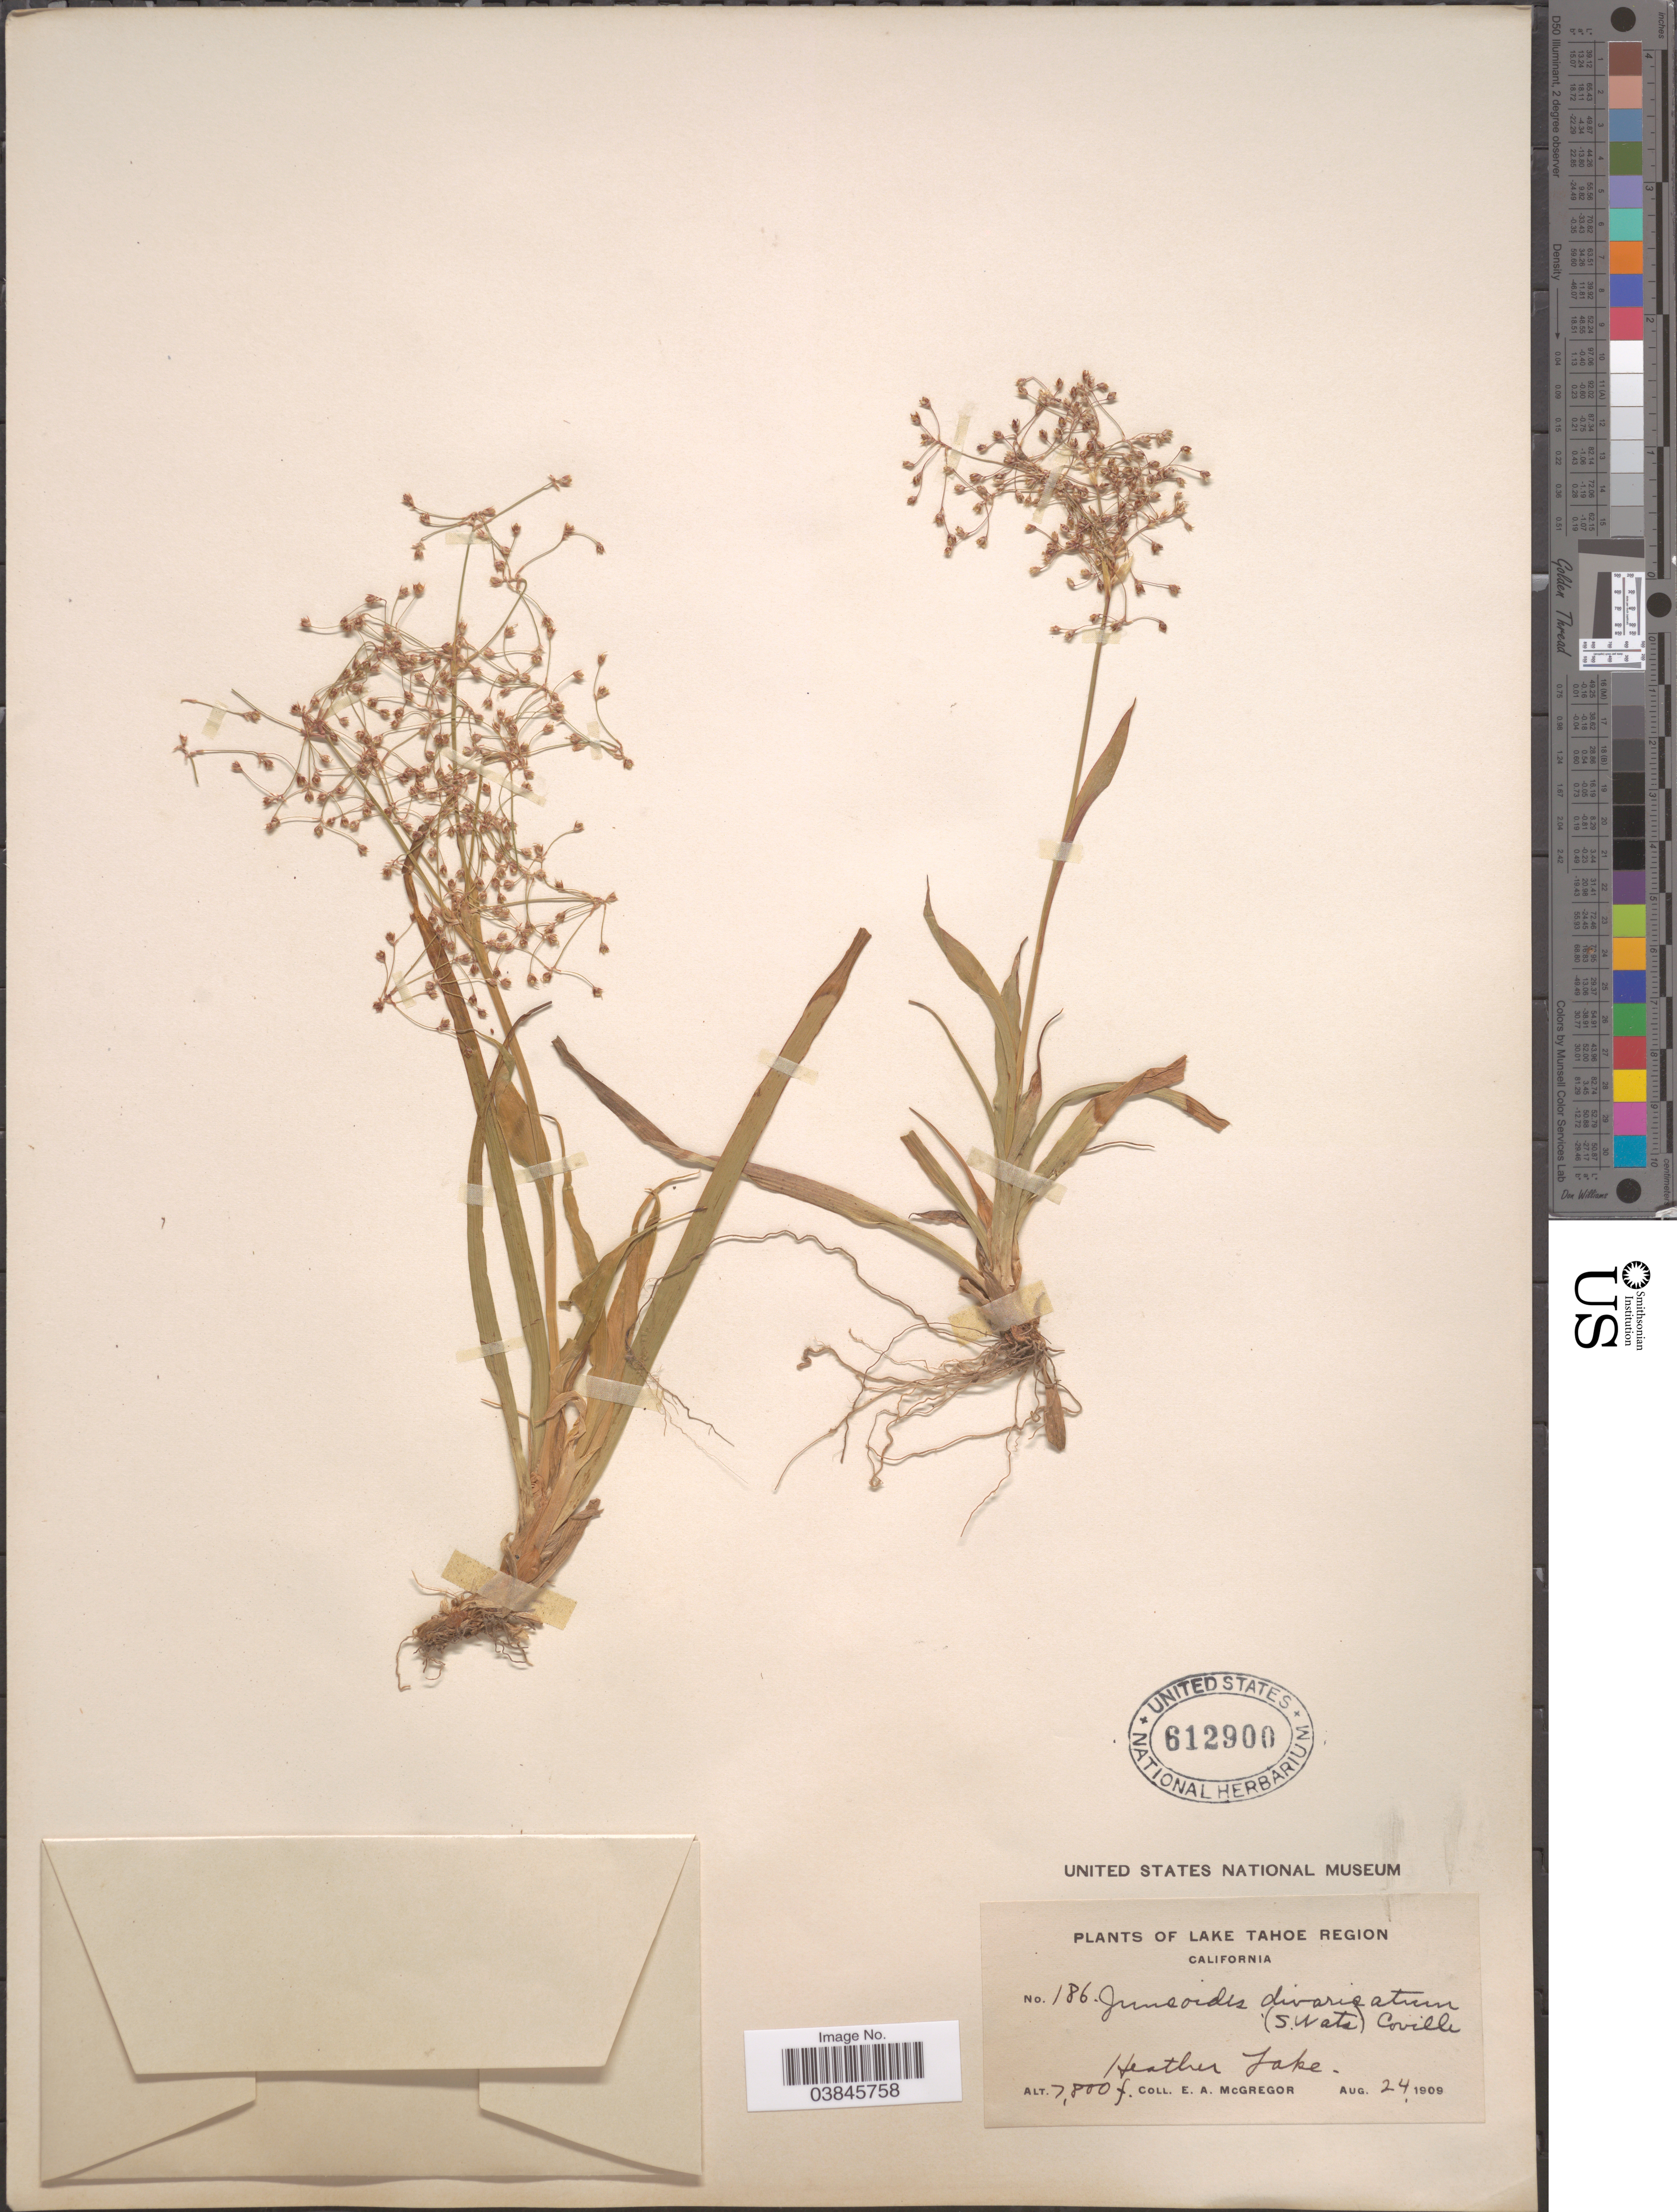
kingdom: Plantae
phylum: Tracheophyta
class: Liliopsida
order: Poales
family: Juncaceae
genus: Luzula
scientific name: Luzula divaricata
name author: S. Watson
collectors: E. A. McGregor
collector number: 186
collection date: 1909-08-24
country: United States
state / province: California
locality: Lake Tahoe Region. Heather Lake.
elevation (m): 2377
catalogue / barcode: US 612900